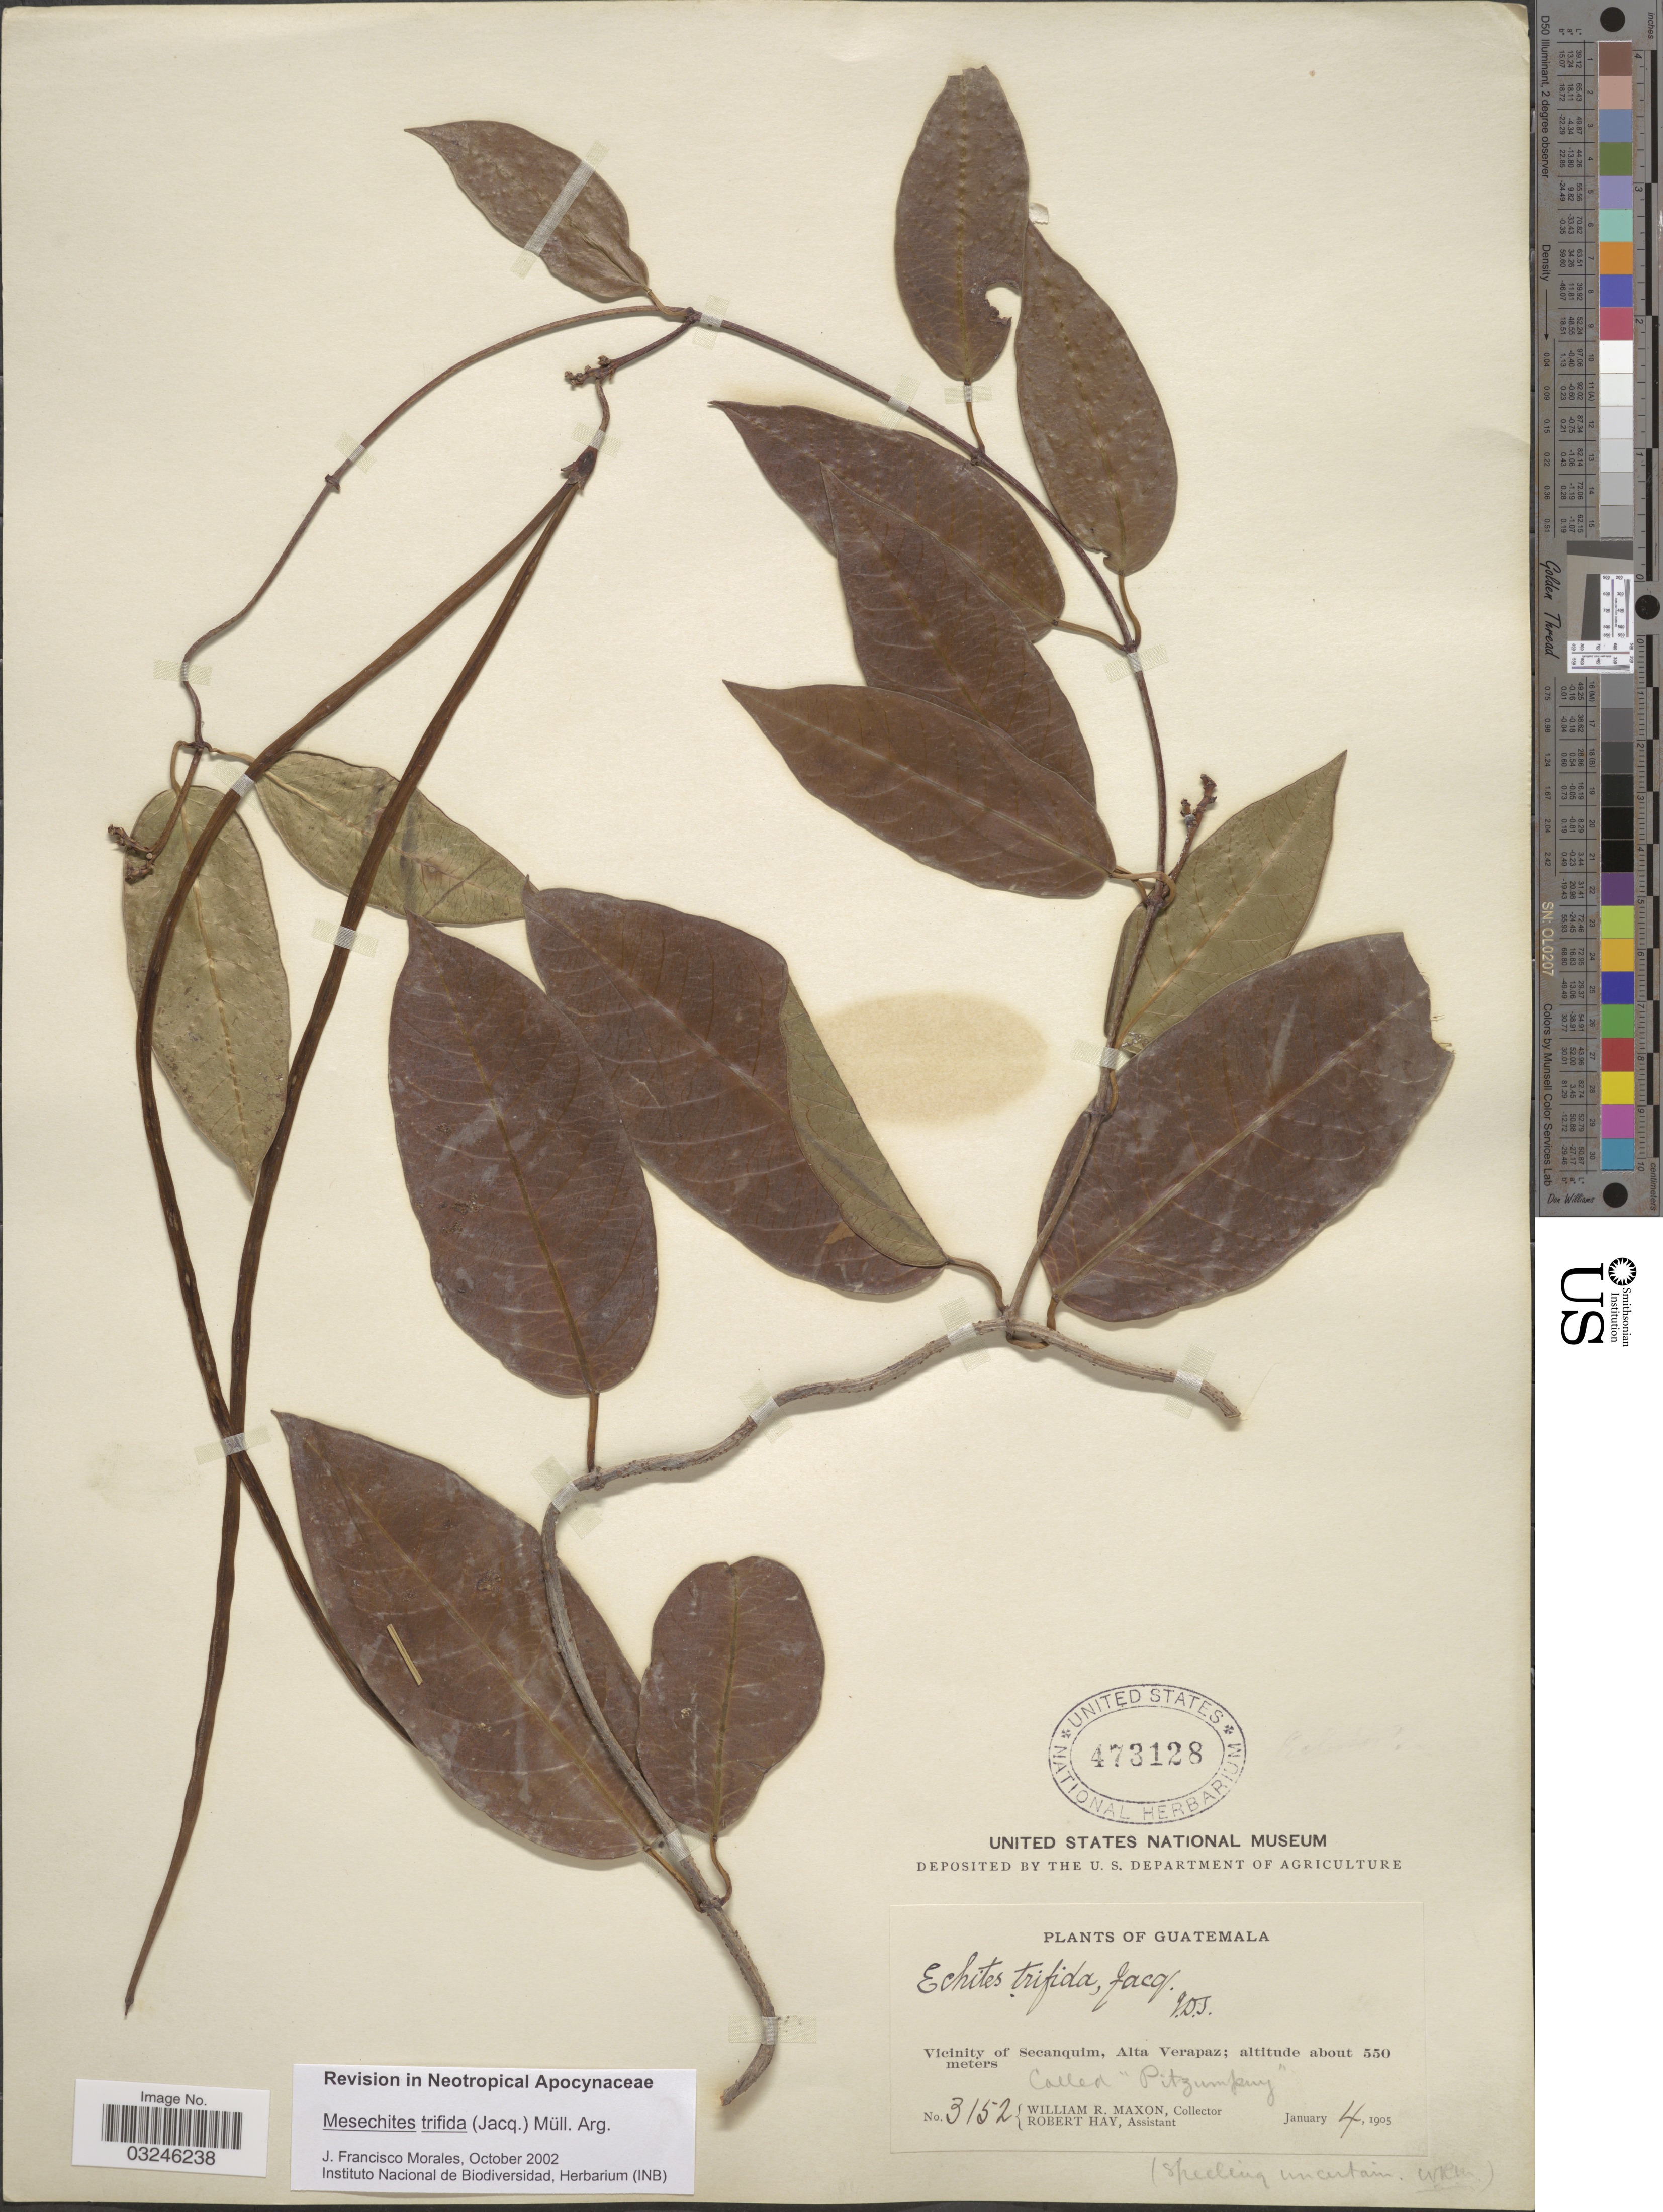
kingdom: Plantae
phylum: Tracheophyta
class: Magnoliopsida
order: Gentianales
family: Apocynaceae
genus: Mesechites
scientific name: Mesechites trifidus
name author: (Jacq.) Müll. Arg.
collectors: W. R. Maxon & R. H. Hay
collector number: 3152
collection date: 1905-01-04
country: Guatemala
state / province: Alta Verapaz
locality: Vicinity of Secanquim.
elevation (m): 550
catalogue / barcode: US 473128